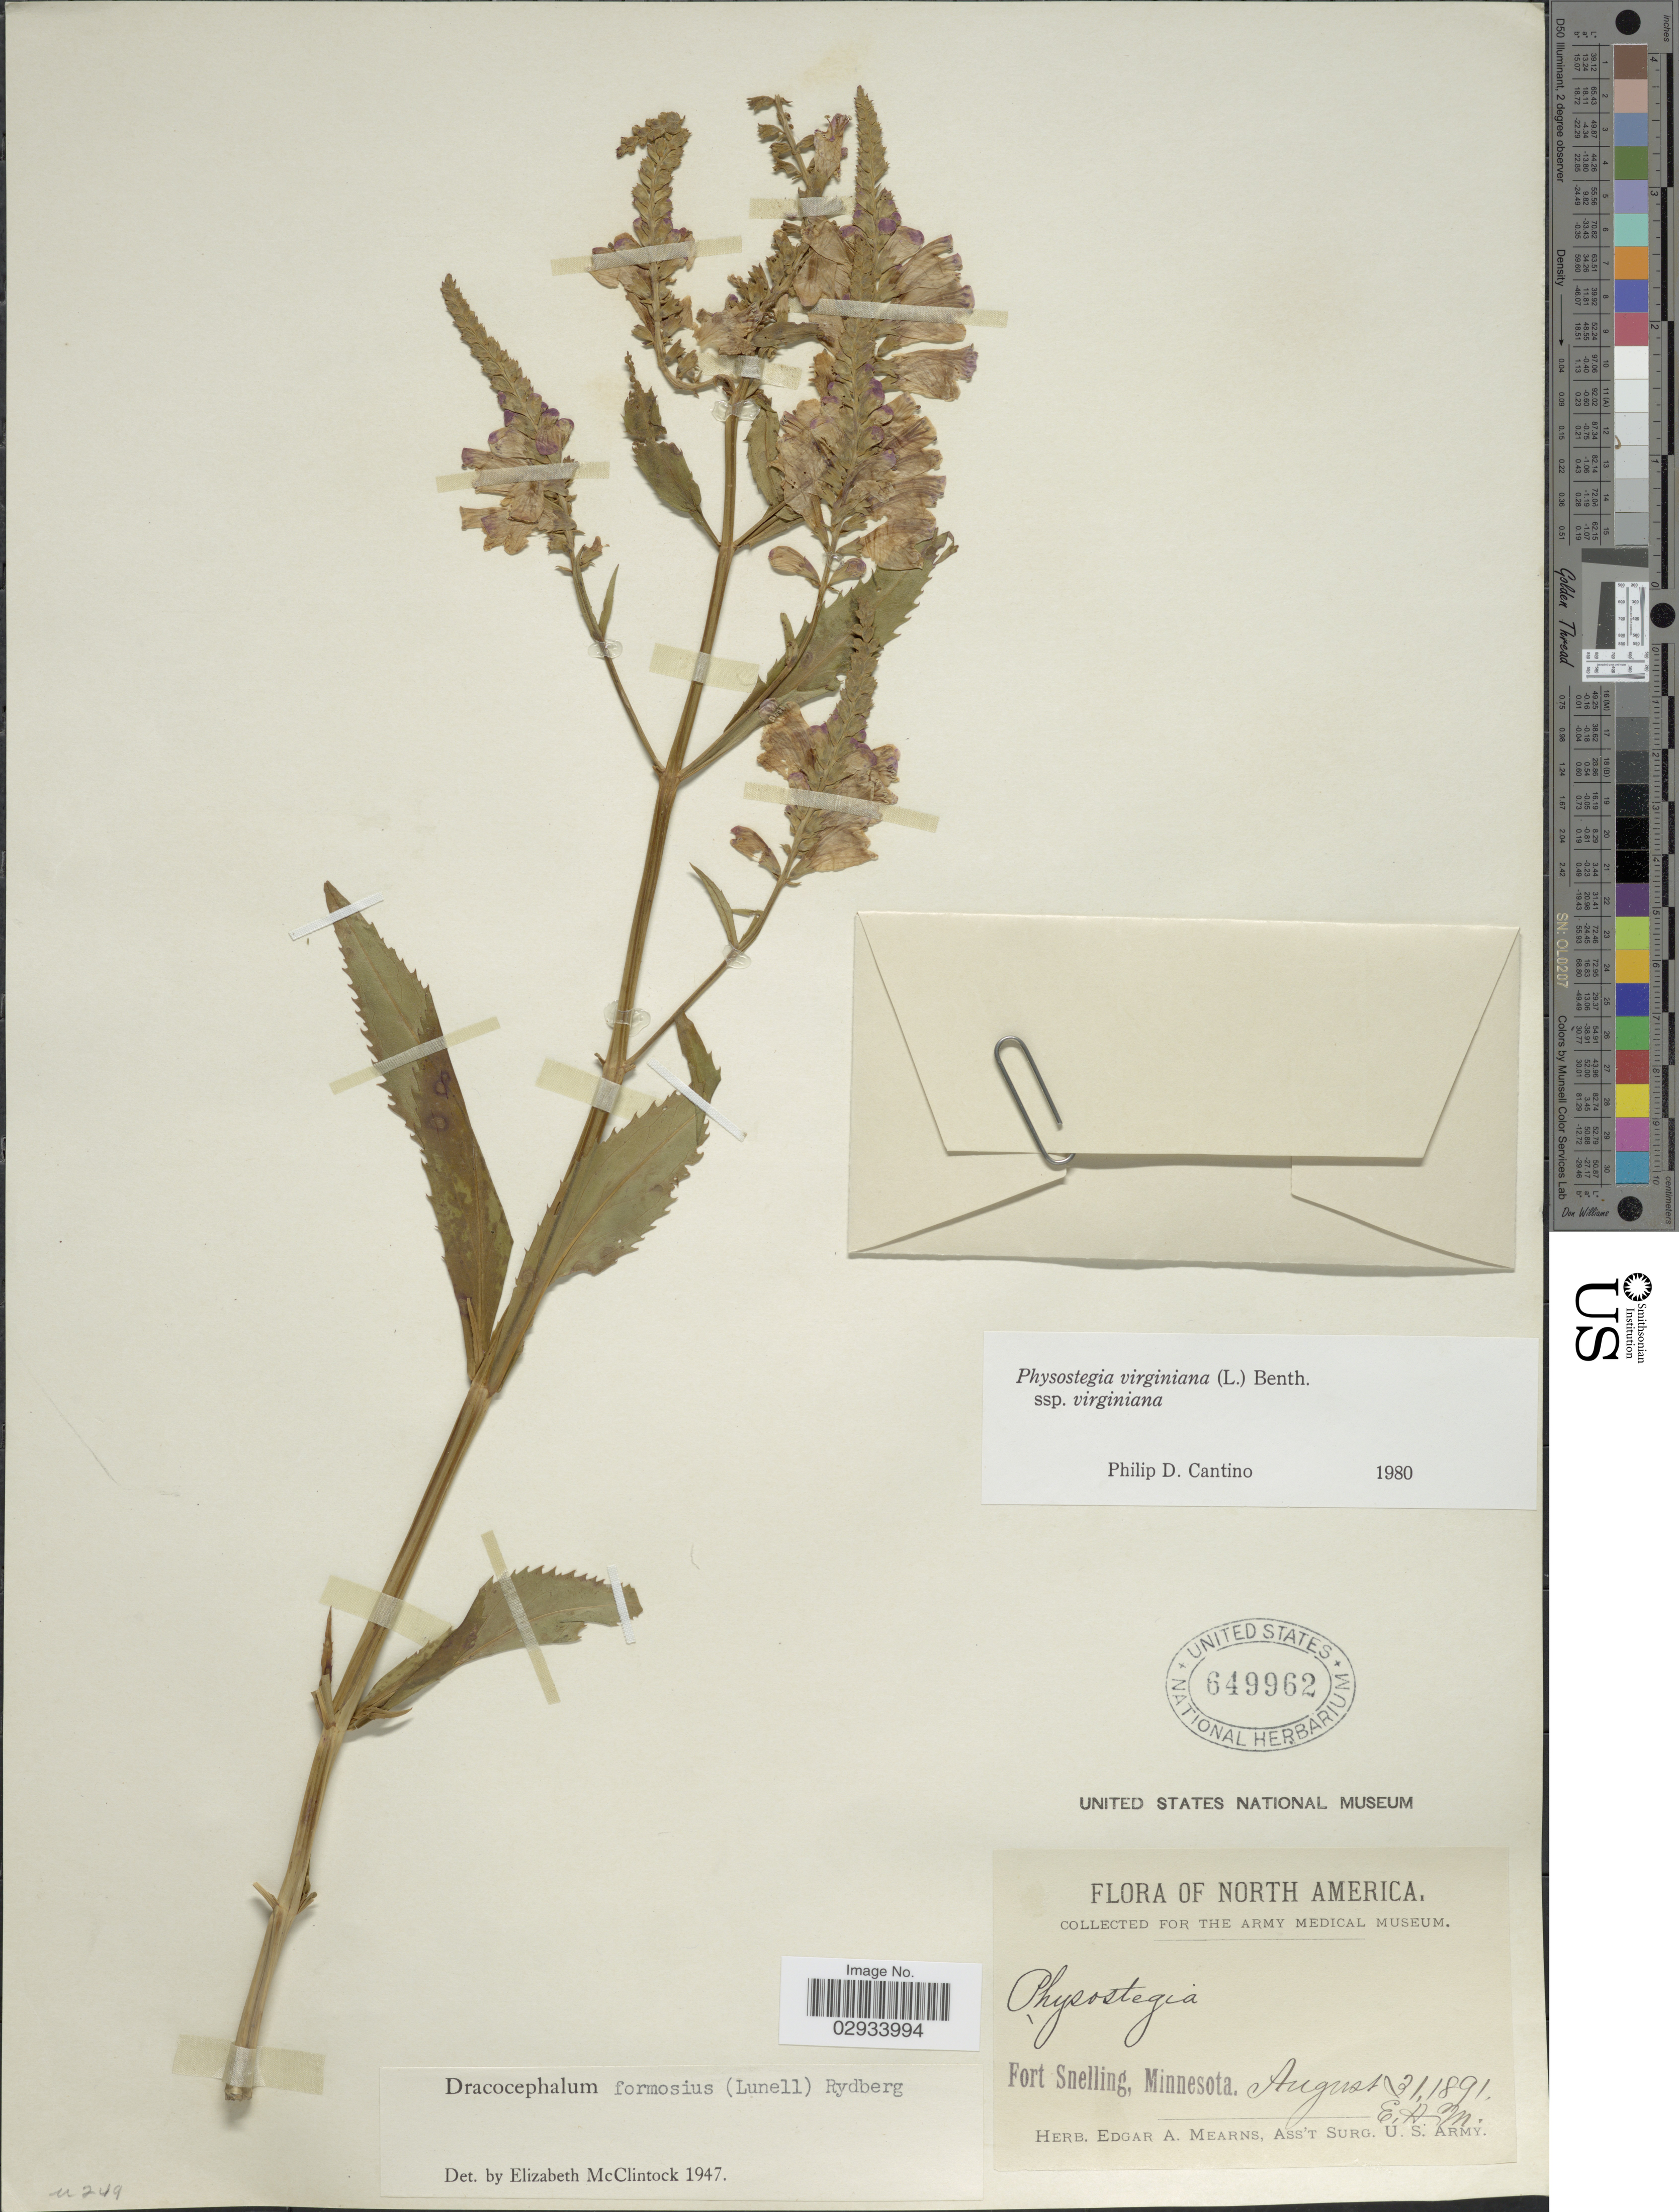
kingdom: Plantae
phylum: Tracheophyta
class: Magnoliopsida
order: Lamiales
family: Lamiaceae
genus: Physostegia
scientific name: Physostegia virginiana subsp. virginiana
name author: (L.) Benth.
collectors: E. A. Mearns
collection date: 1891-08-31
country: United States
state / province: Minnesota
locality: Fort Snelling, Minnesota.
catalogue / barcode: US 649962